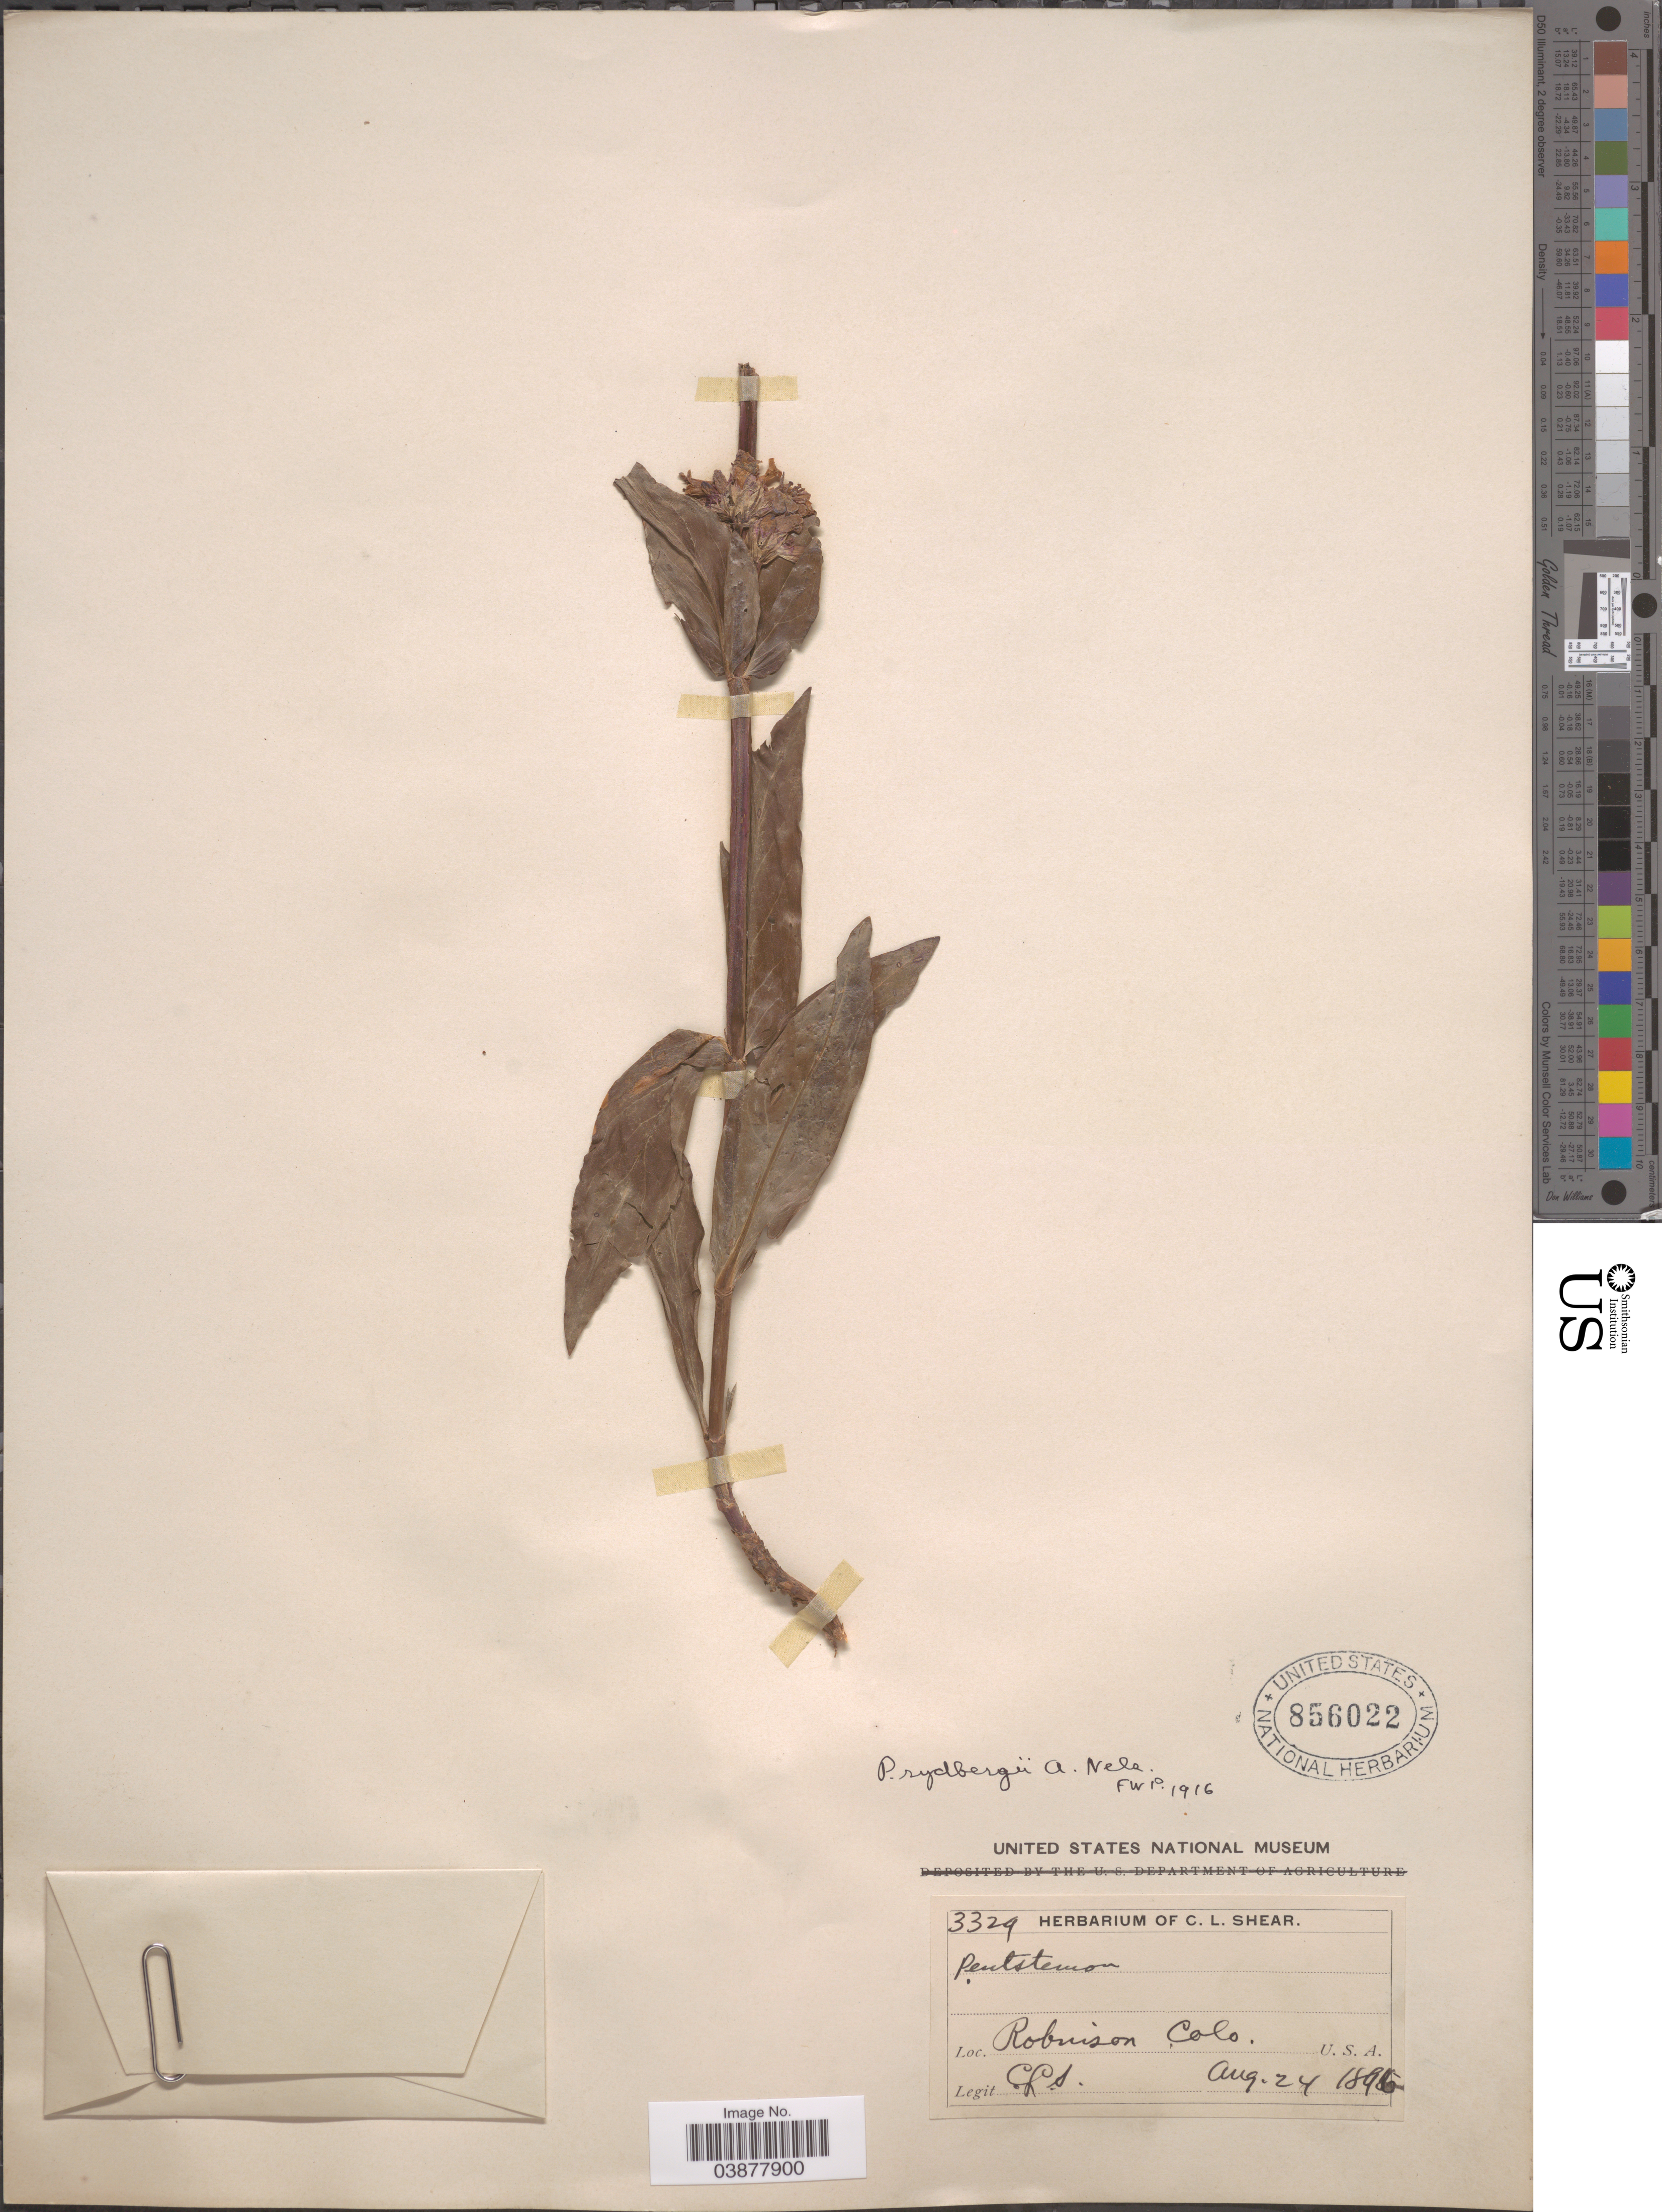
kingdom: Plantae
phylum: Tracheophyta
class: Magnoliopsida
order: Lamiales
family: Plantaginaceae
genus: Penstemon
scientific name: Penstemon rydbergii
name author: A. Nelson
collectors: C. L. Shear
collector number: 3329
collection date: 1896-08-24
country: United States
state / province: Colorado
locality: Robinson.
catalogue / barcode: US 856022